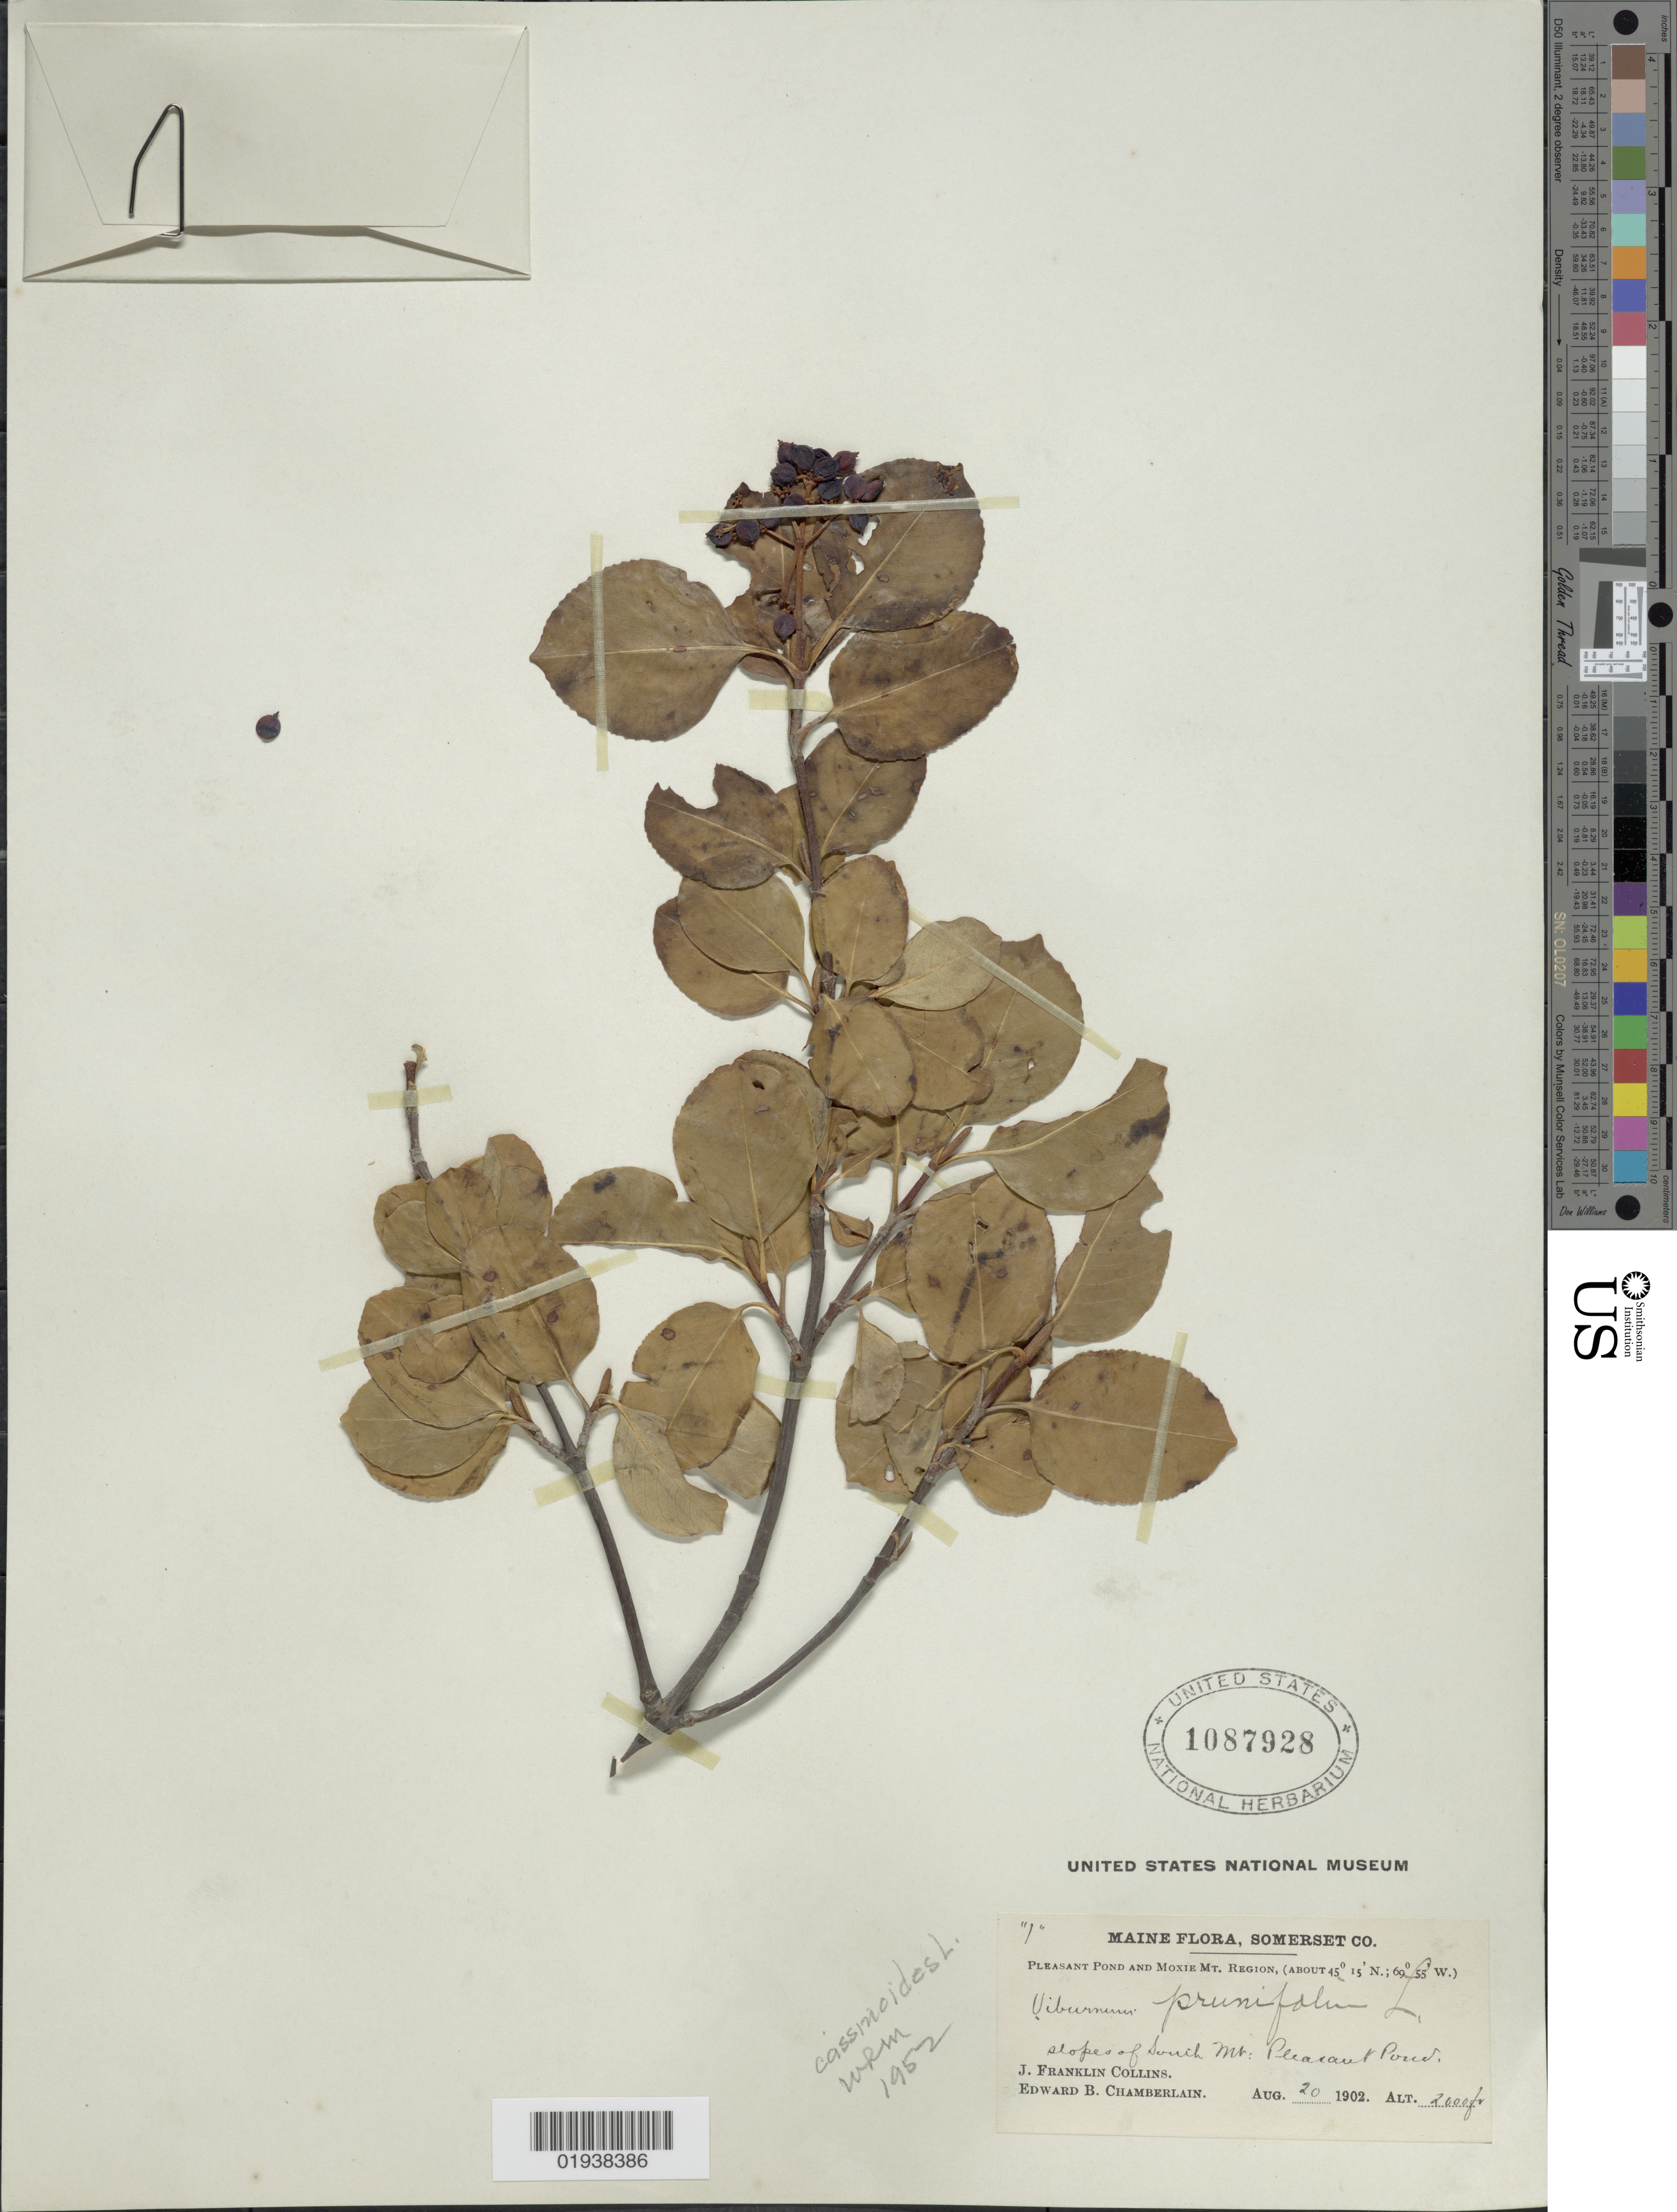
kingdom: Plantae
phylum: Tracheophyta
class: Magnoliopsida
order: Dipsacales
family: Viburnaceae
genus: Viburnum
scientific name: Viburnum cassinoides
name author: L.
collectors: J. Collins & E. Chamberlain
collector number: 1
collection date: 1902-08-20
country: United States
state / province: Maine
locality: Somerset Co. Pleasant Pond and Moxie Mt. Region. Slopes of South Mt.: Pleasant Pond.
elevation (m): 610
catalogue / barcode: US 1087928